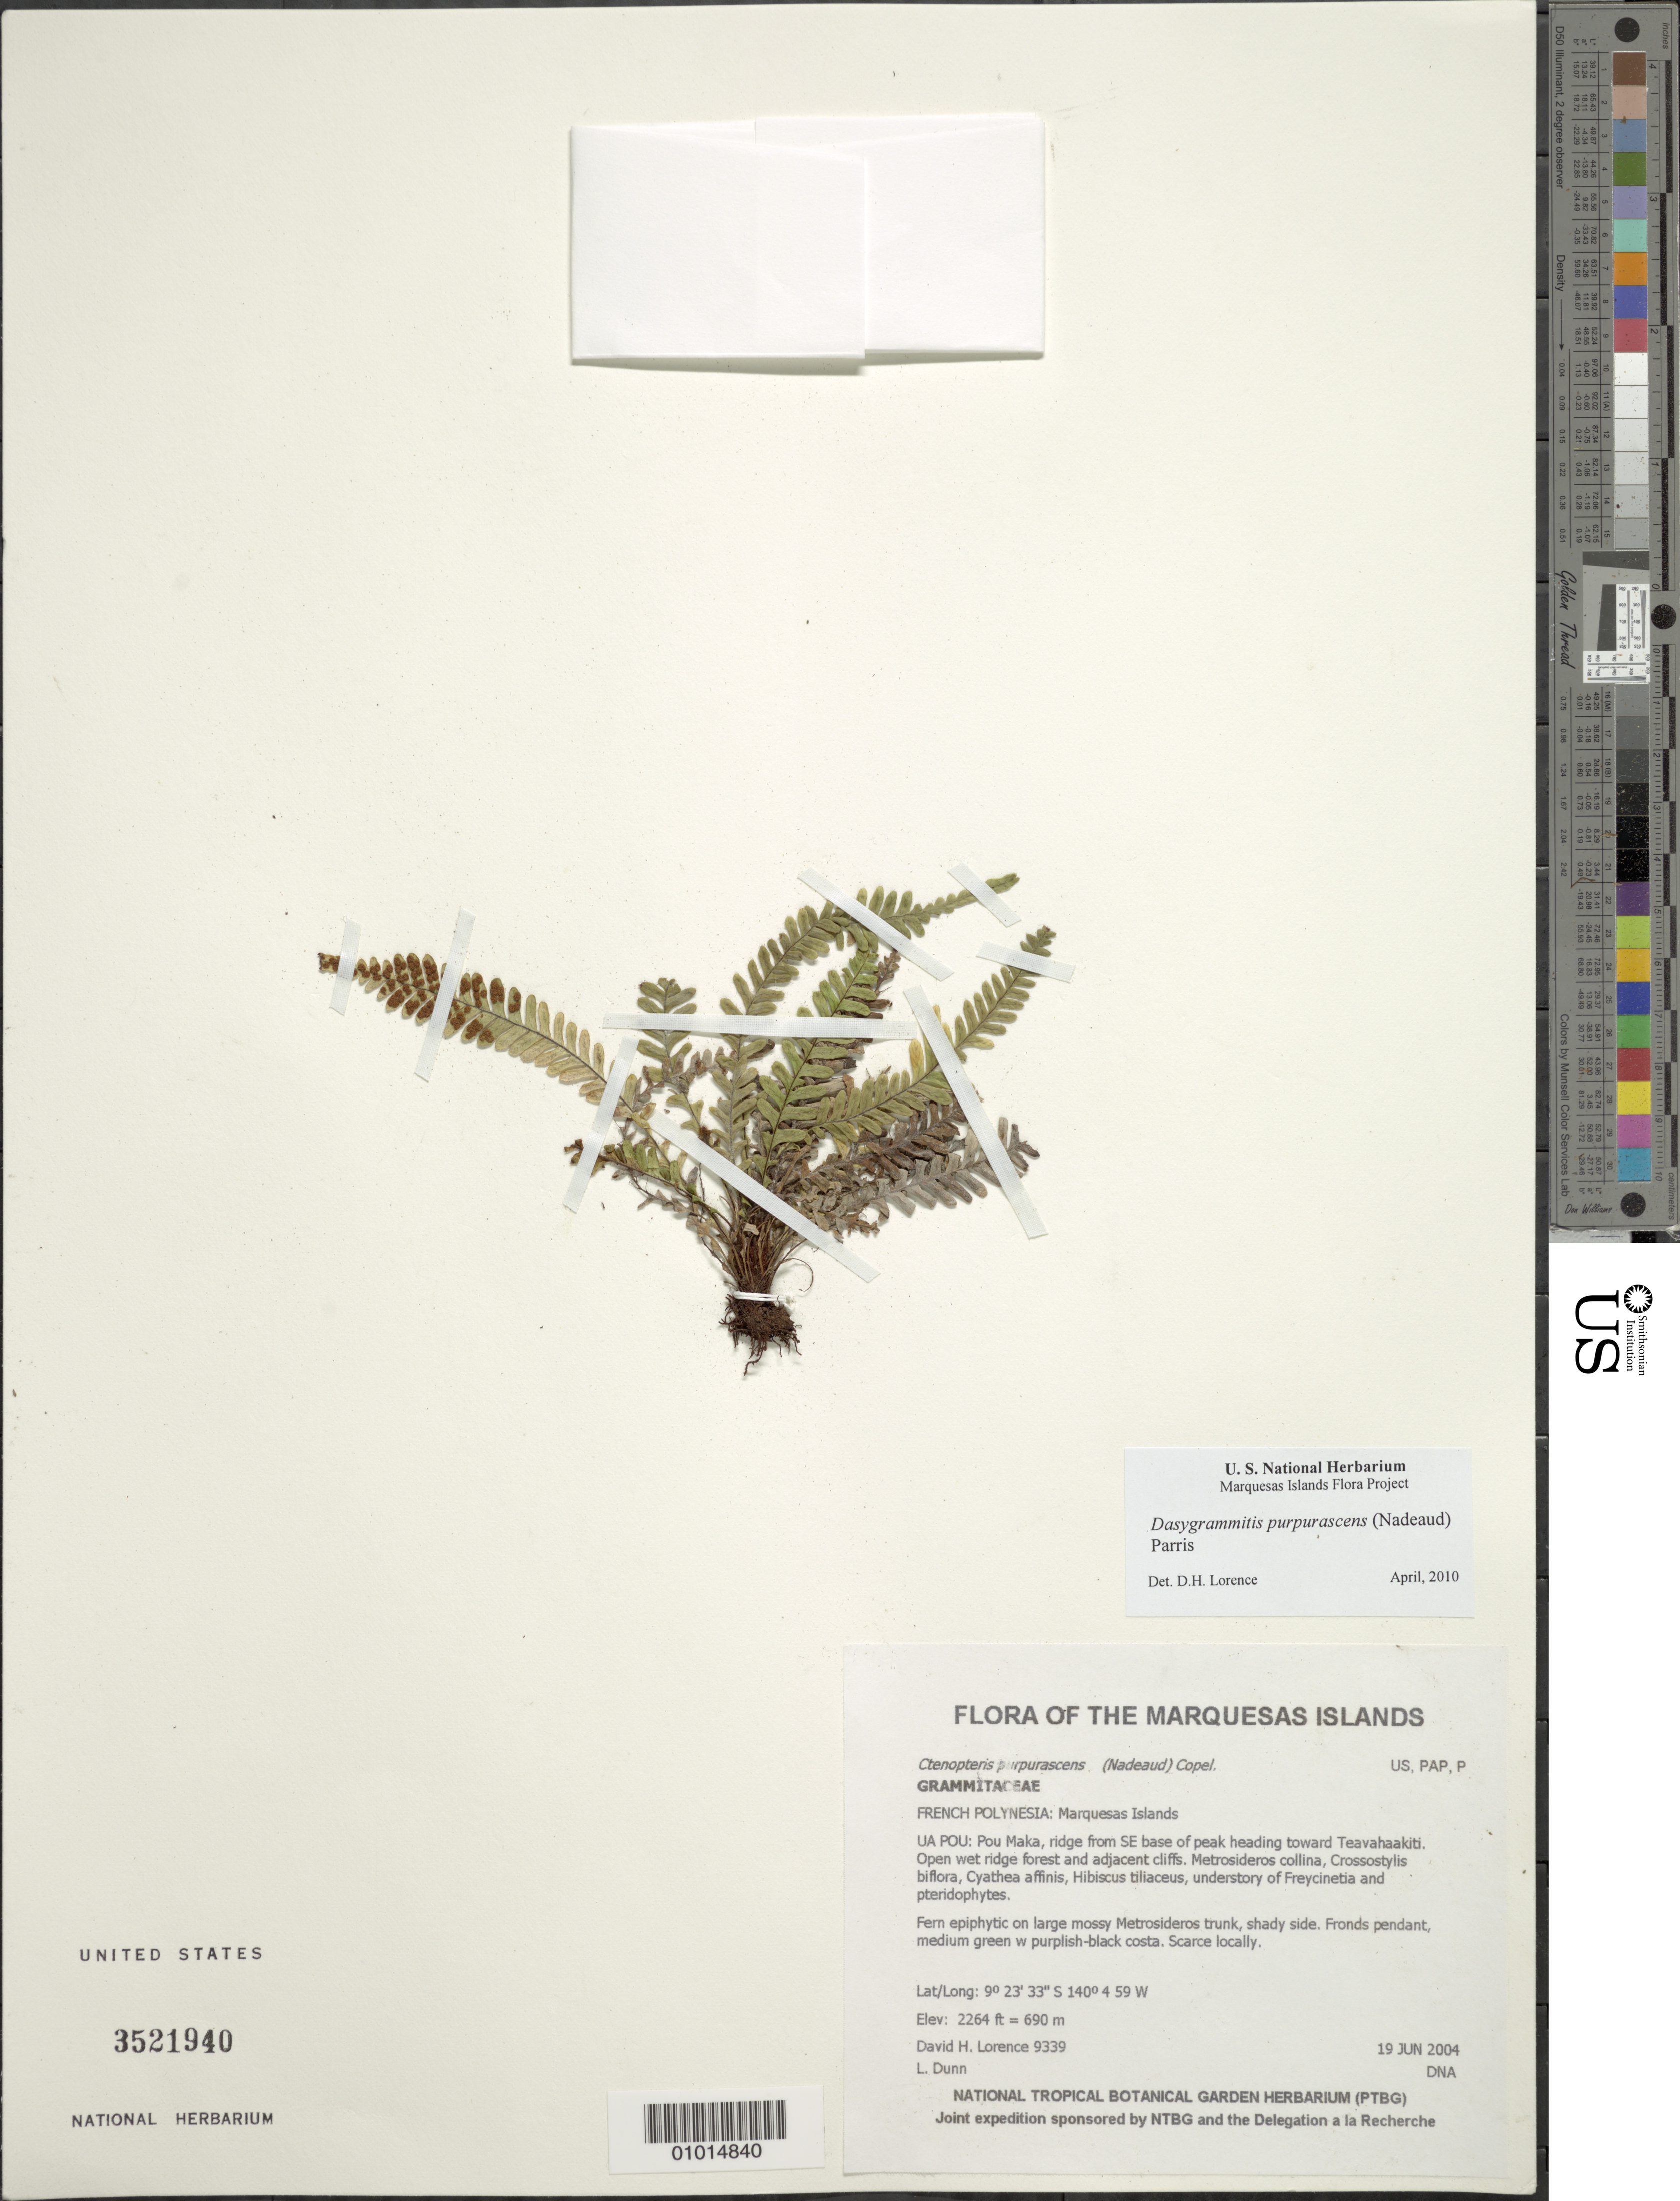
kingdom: Plantae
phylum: Tracheophyta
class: Polypodiopsida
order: Polypodiales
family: Polypodiaceae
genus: Dasygrammitis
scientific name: Dasygrammitis purpurascens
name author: (Nadeaud) Parris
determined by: Lorence, David H., (PTBG), National Tropical Botanical Garden (UNITED STATES)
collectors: D. Lorence & L. Dunn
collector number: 9339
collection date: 2004-06-19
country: French Polynesia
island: Ua Pou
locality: Pou Maka, ridge from SE base of peak heading toward Teavahaakiti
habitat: Open wet ridge forest and adjacent cliffs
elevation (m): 690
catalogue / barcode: US 3521940